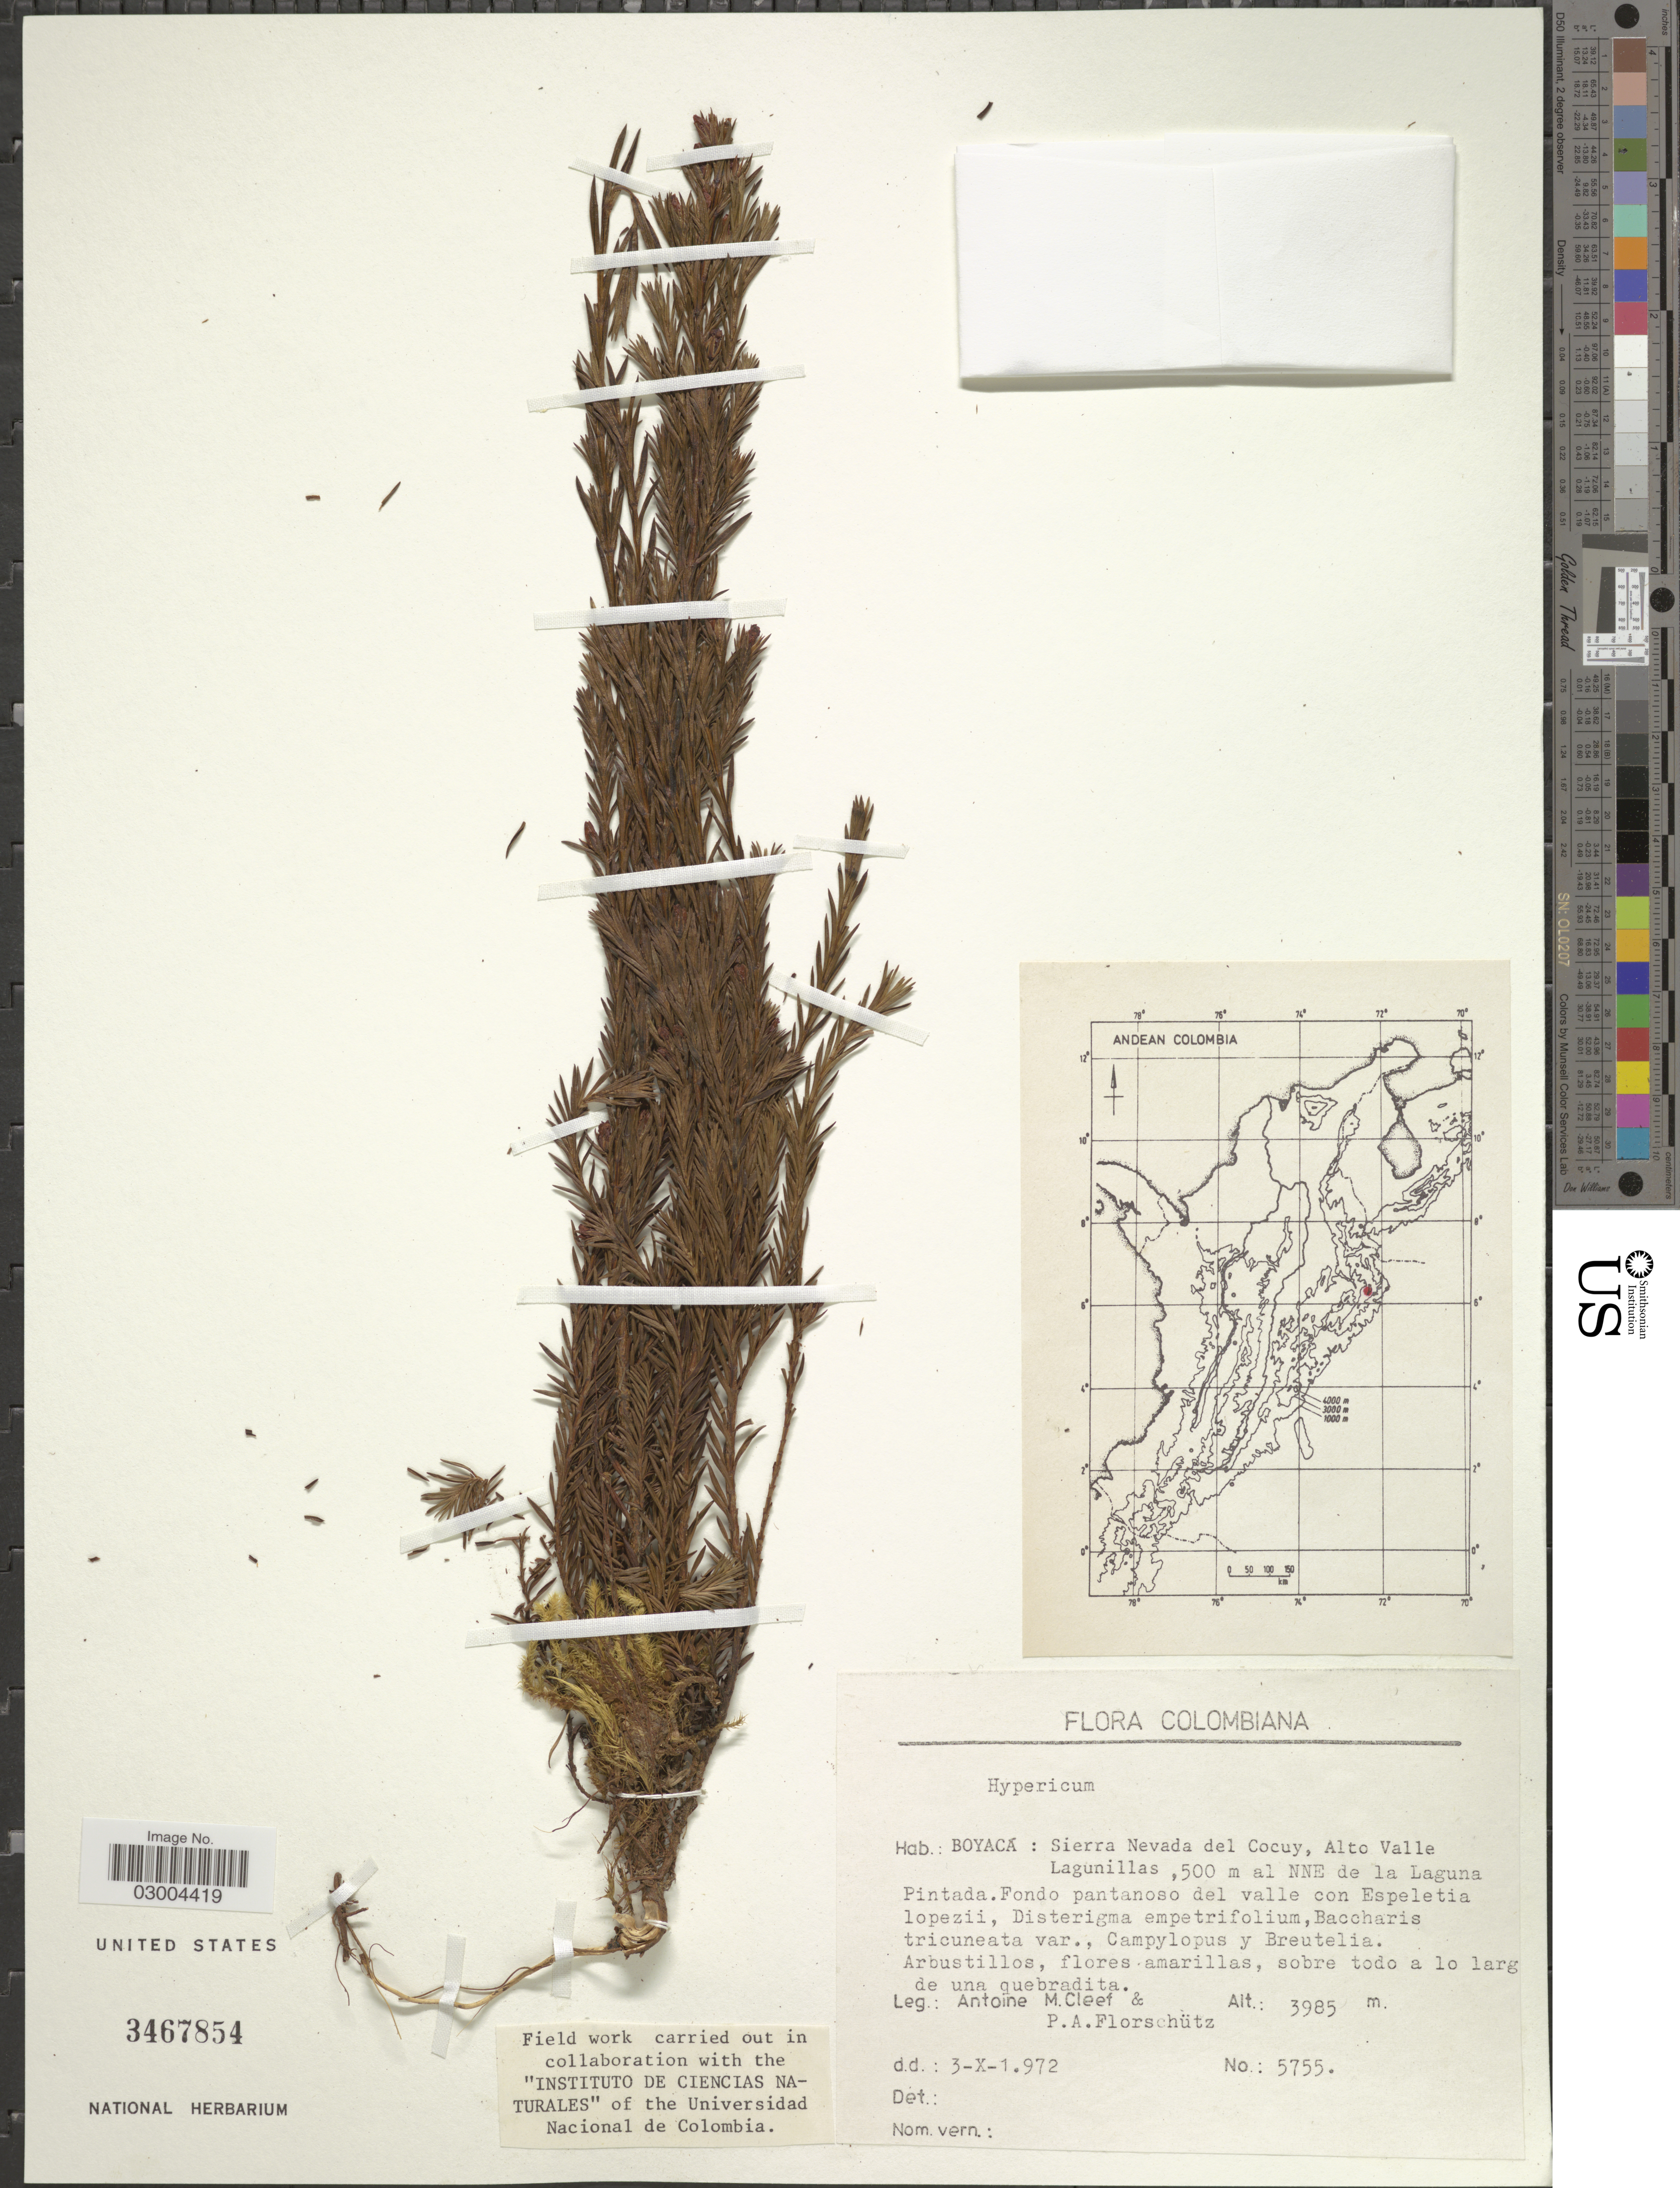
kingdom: Plantae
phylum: Tracheophyta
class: Magnoliopsida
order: Malpighiales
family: Hypericaceae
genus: Hypericum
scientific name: Hypericum sp.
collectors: A. M. Cleef & P. Florschütz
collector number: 5755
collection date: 1972-10-03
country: Colombia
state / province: Boyacá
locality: Sierra Nevada del Cocuy, Alto Valle Lagunillas, 500 m al NNE de la Laguna Pintada. Fondo pantanoso del valle.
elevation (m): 3985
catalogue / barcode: US 3467854